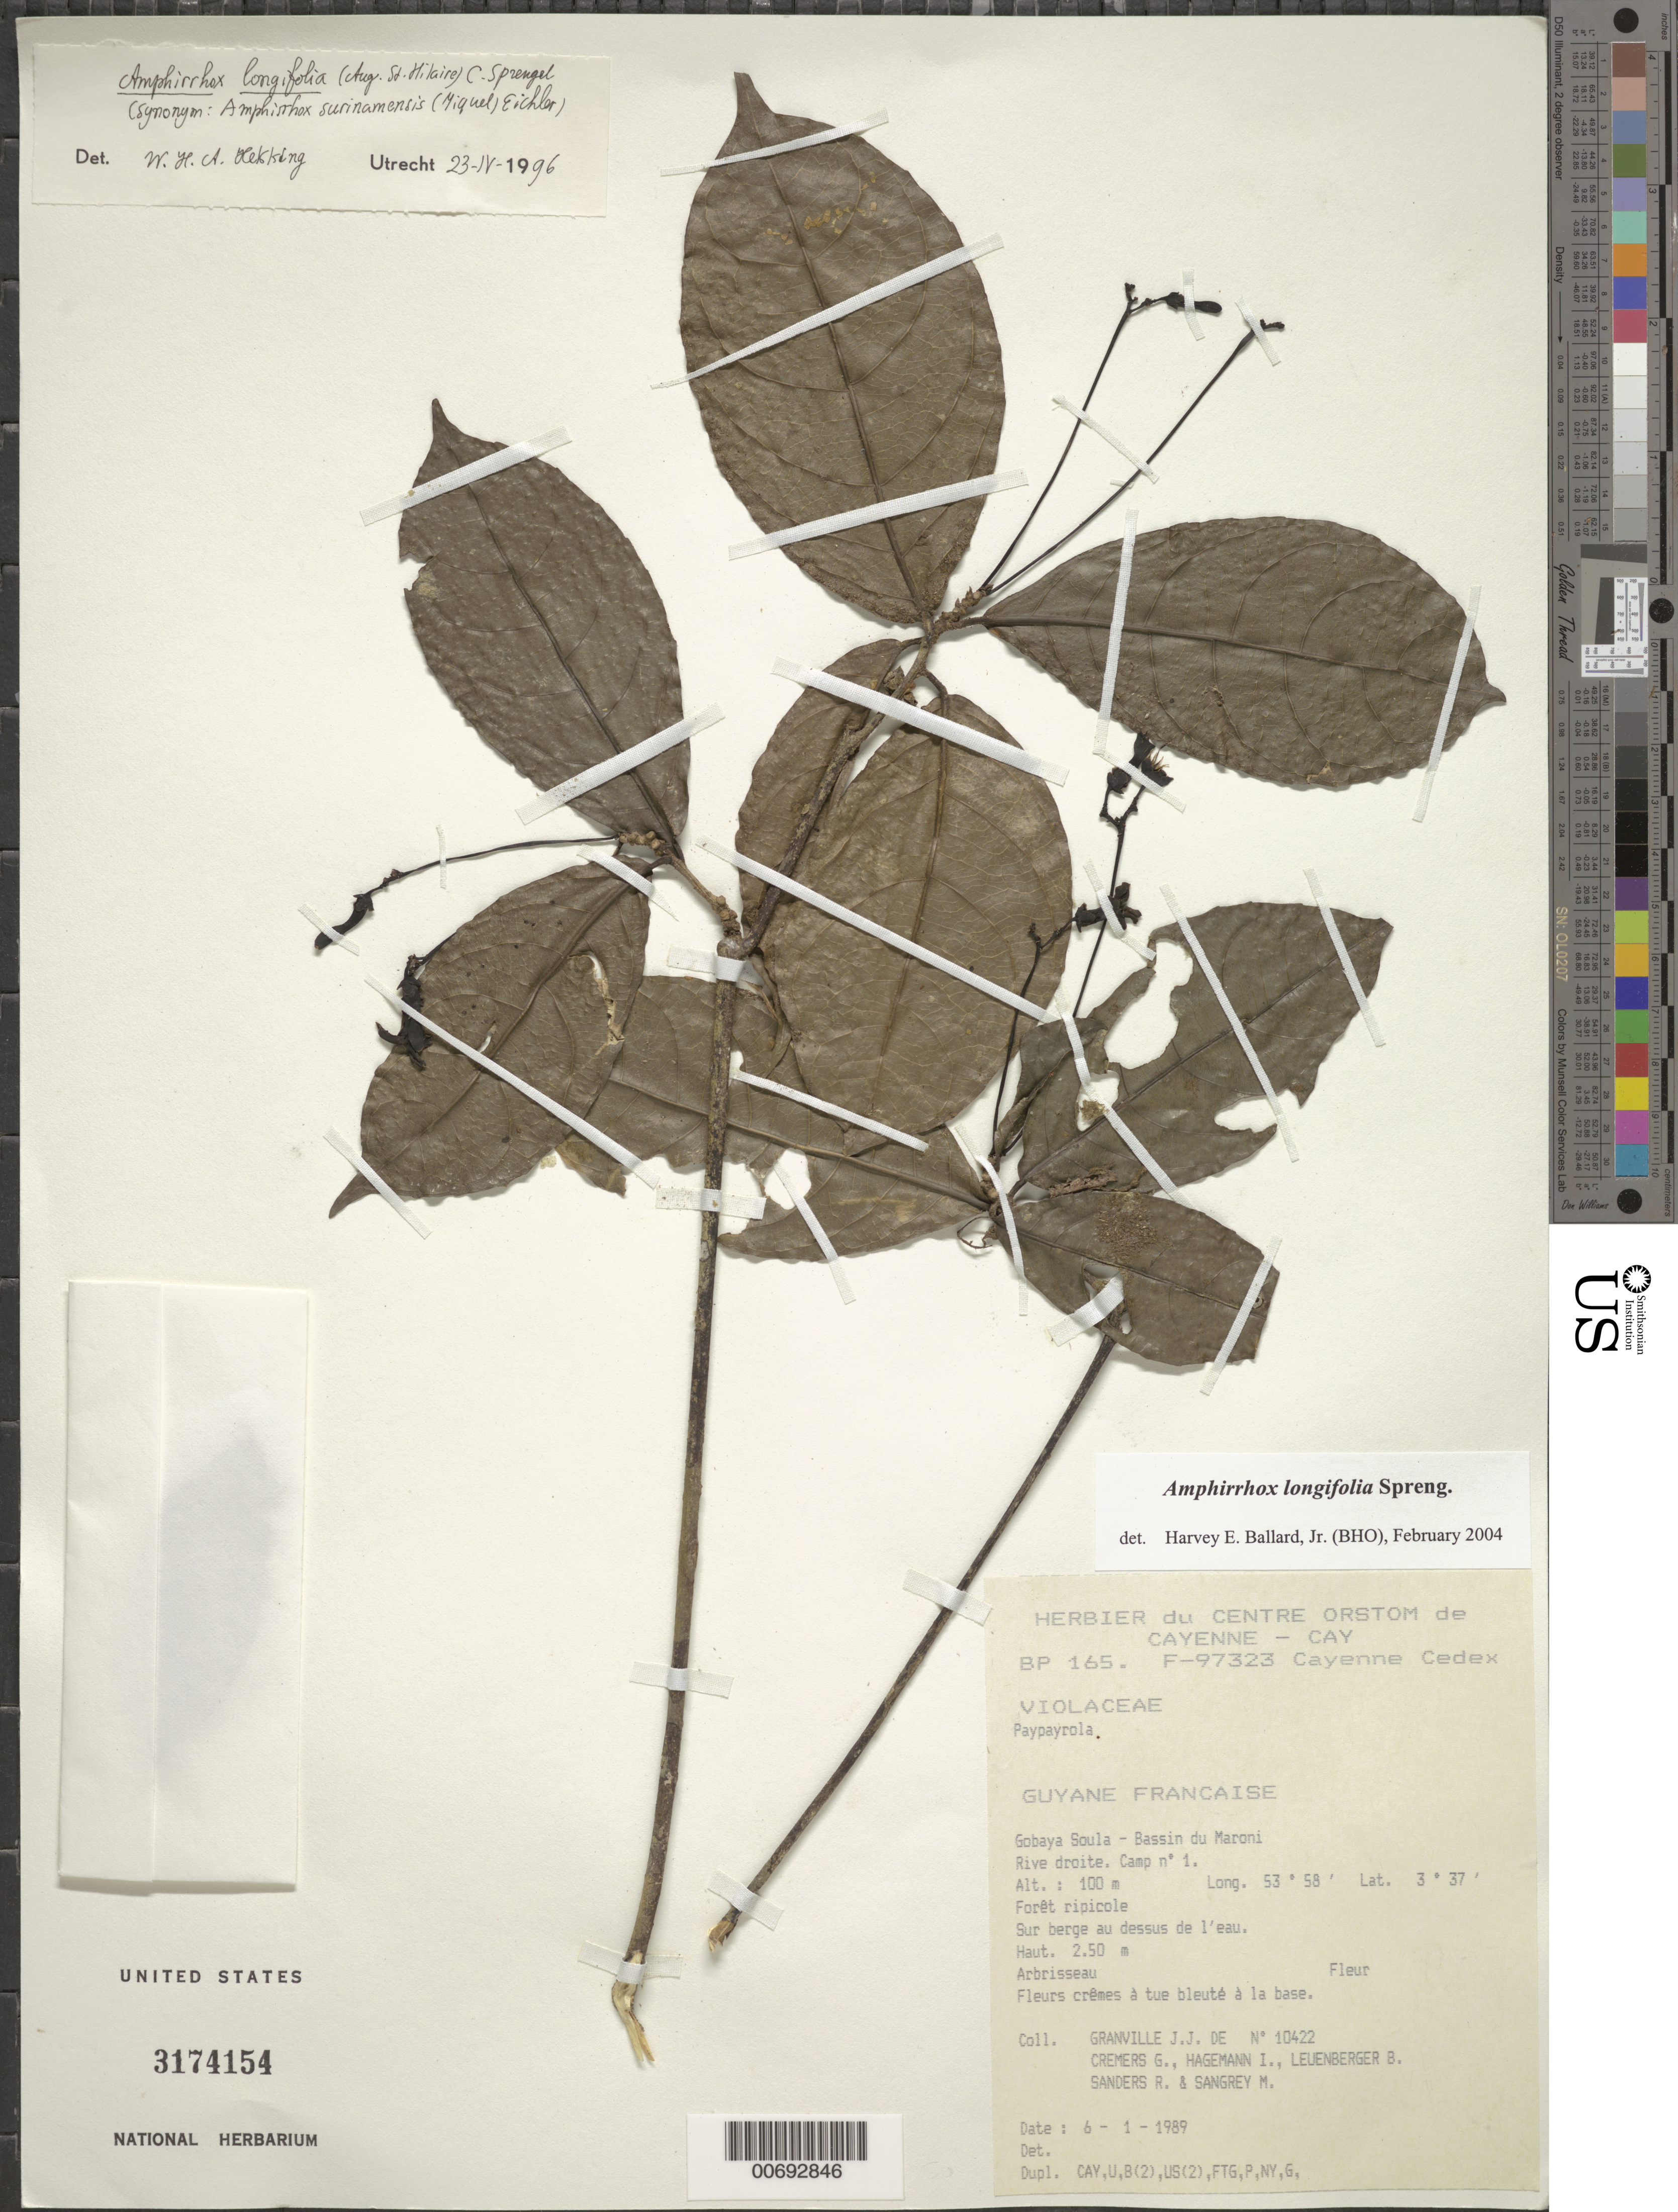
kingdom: Plantae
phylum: Tracheophyta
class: Magnoliopsida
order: Malpighiales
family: Violaceae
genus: Amphirrhox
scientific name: Amphirrhox longifolia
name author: (A. St.-Hil.) Spreng.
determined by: Ballard, Harvey E.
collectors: J.-J. de Granville, G. Cremers, J. Hagemann, B. E. Leuenberger & M. S. Sangrey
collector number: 10422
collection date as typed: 6-Jan-89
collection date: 1989-01-06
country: French Guiana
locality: Gobaya Soula, Bassin du Maroni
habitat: Forêt ripicole, sur berge au sessus de l'eau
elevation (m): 100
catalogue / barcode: US 3174154